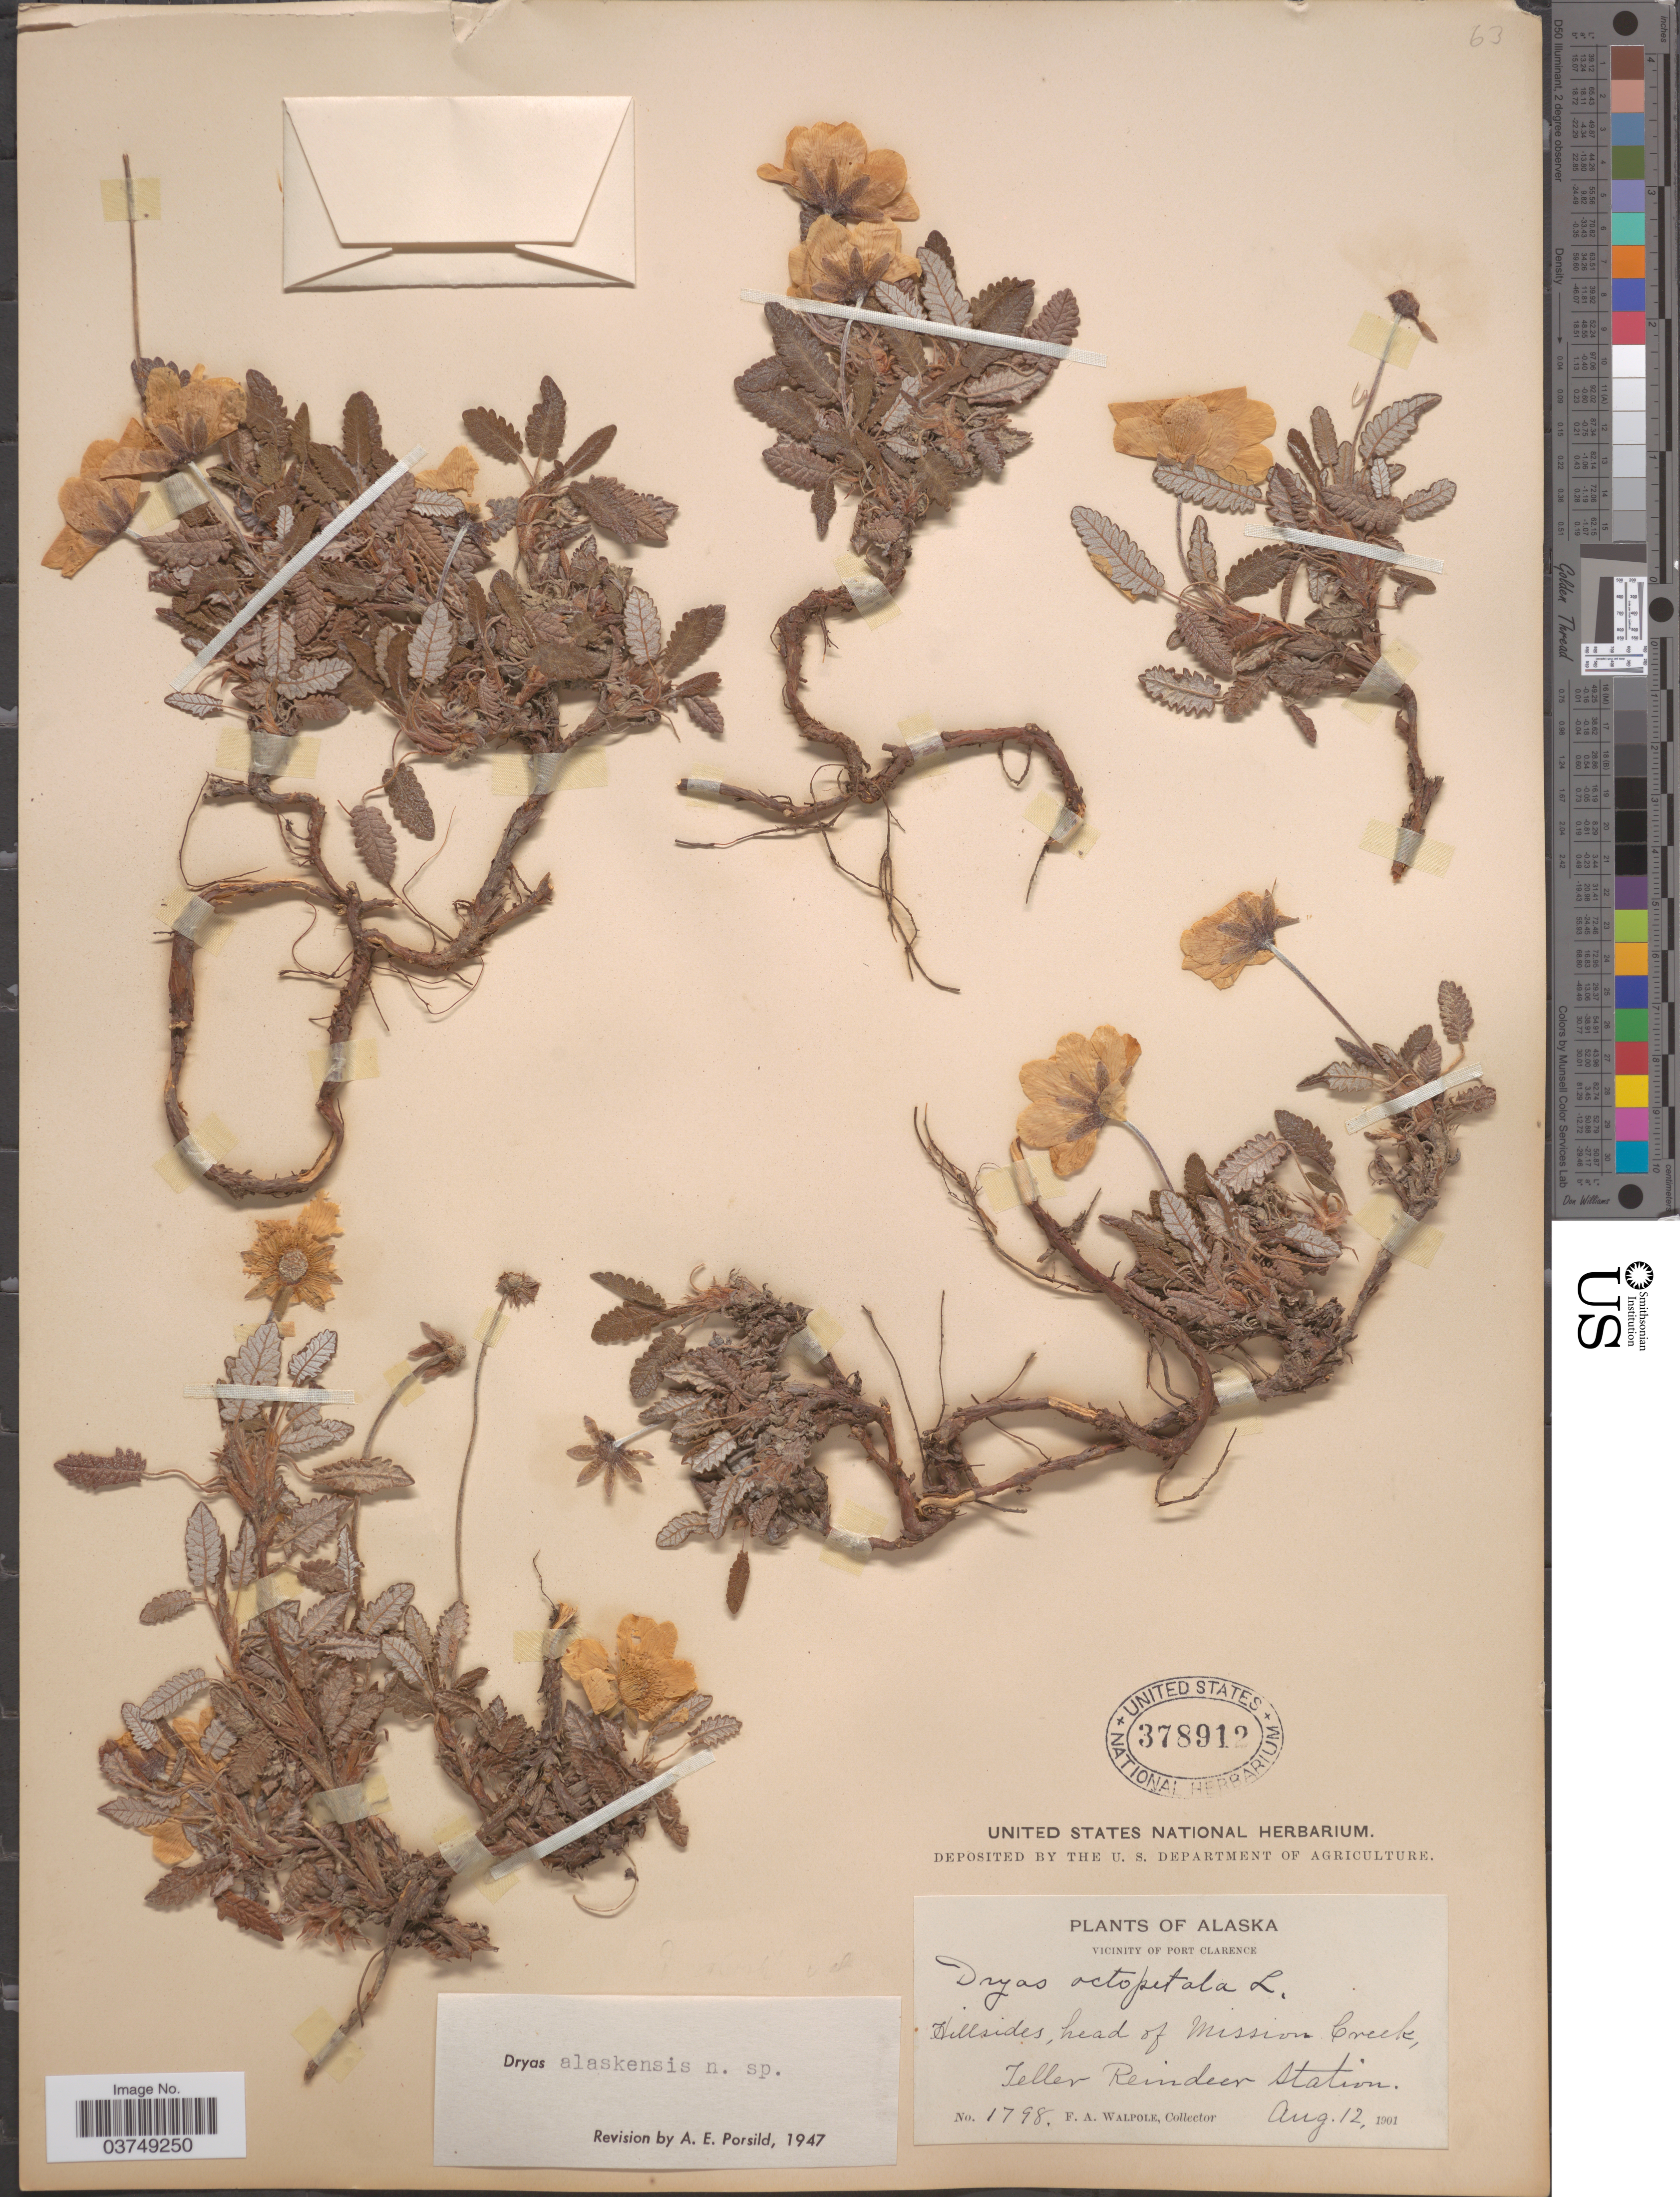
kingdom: Plantae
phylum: Tracheophyta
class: Magnoliopsida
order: Rosales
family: Rosaceae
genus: Dryas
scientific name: Dryas alaskensis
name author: A.E. Porsild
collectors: F. Walpole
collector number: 1798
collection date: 1901-08-12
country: United States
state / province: Alaska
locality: Vicinity of Port Clarence. Hillsides, head of Mission Creek, Teller Reindeer Station.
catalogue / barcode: US 378912